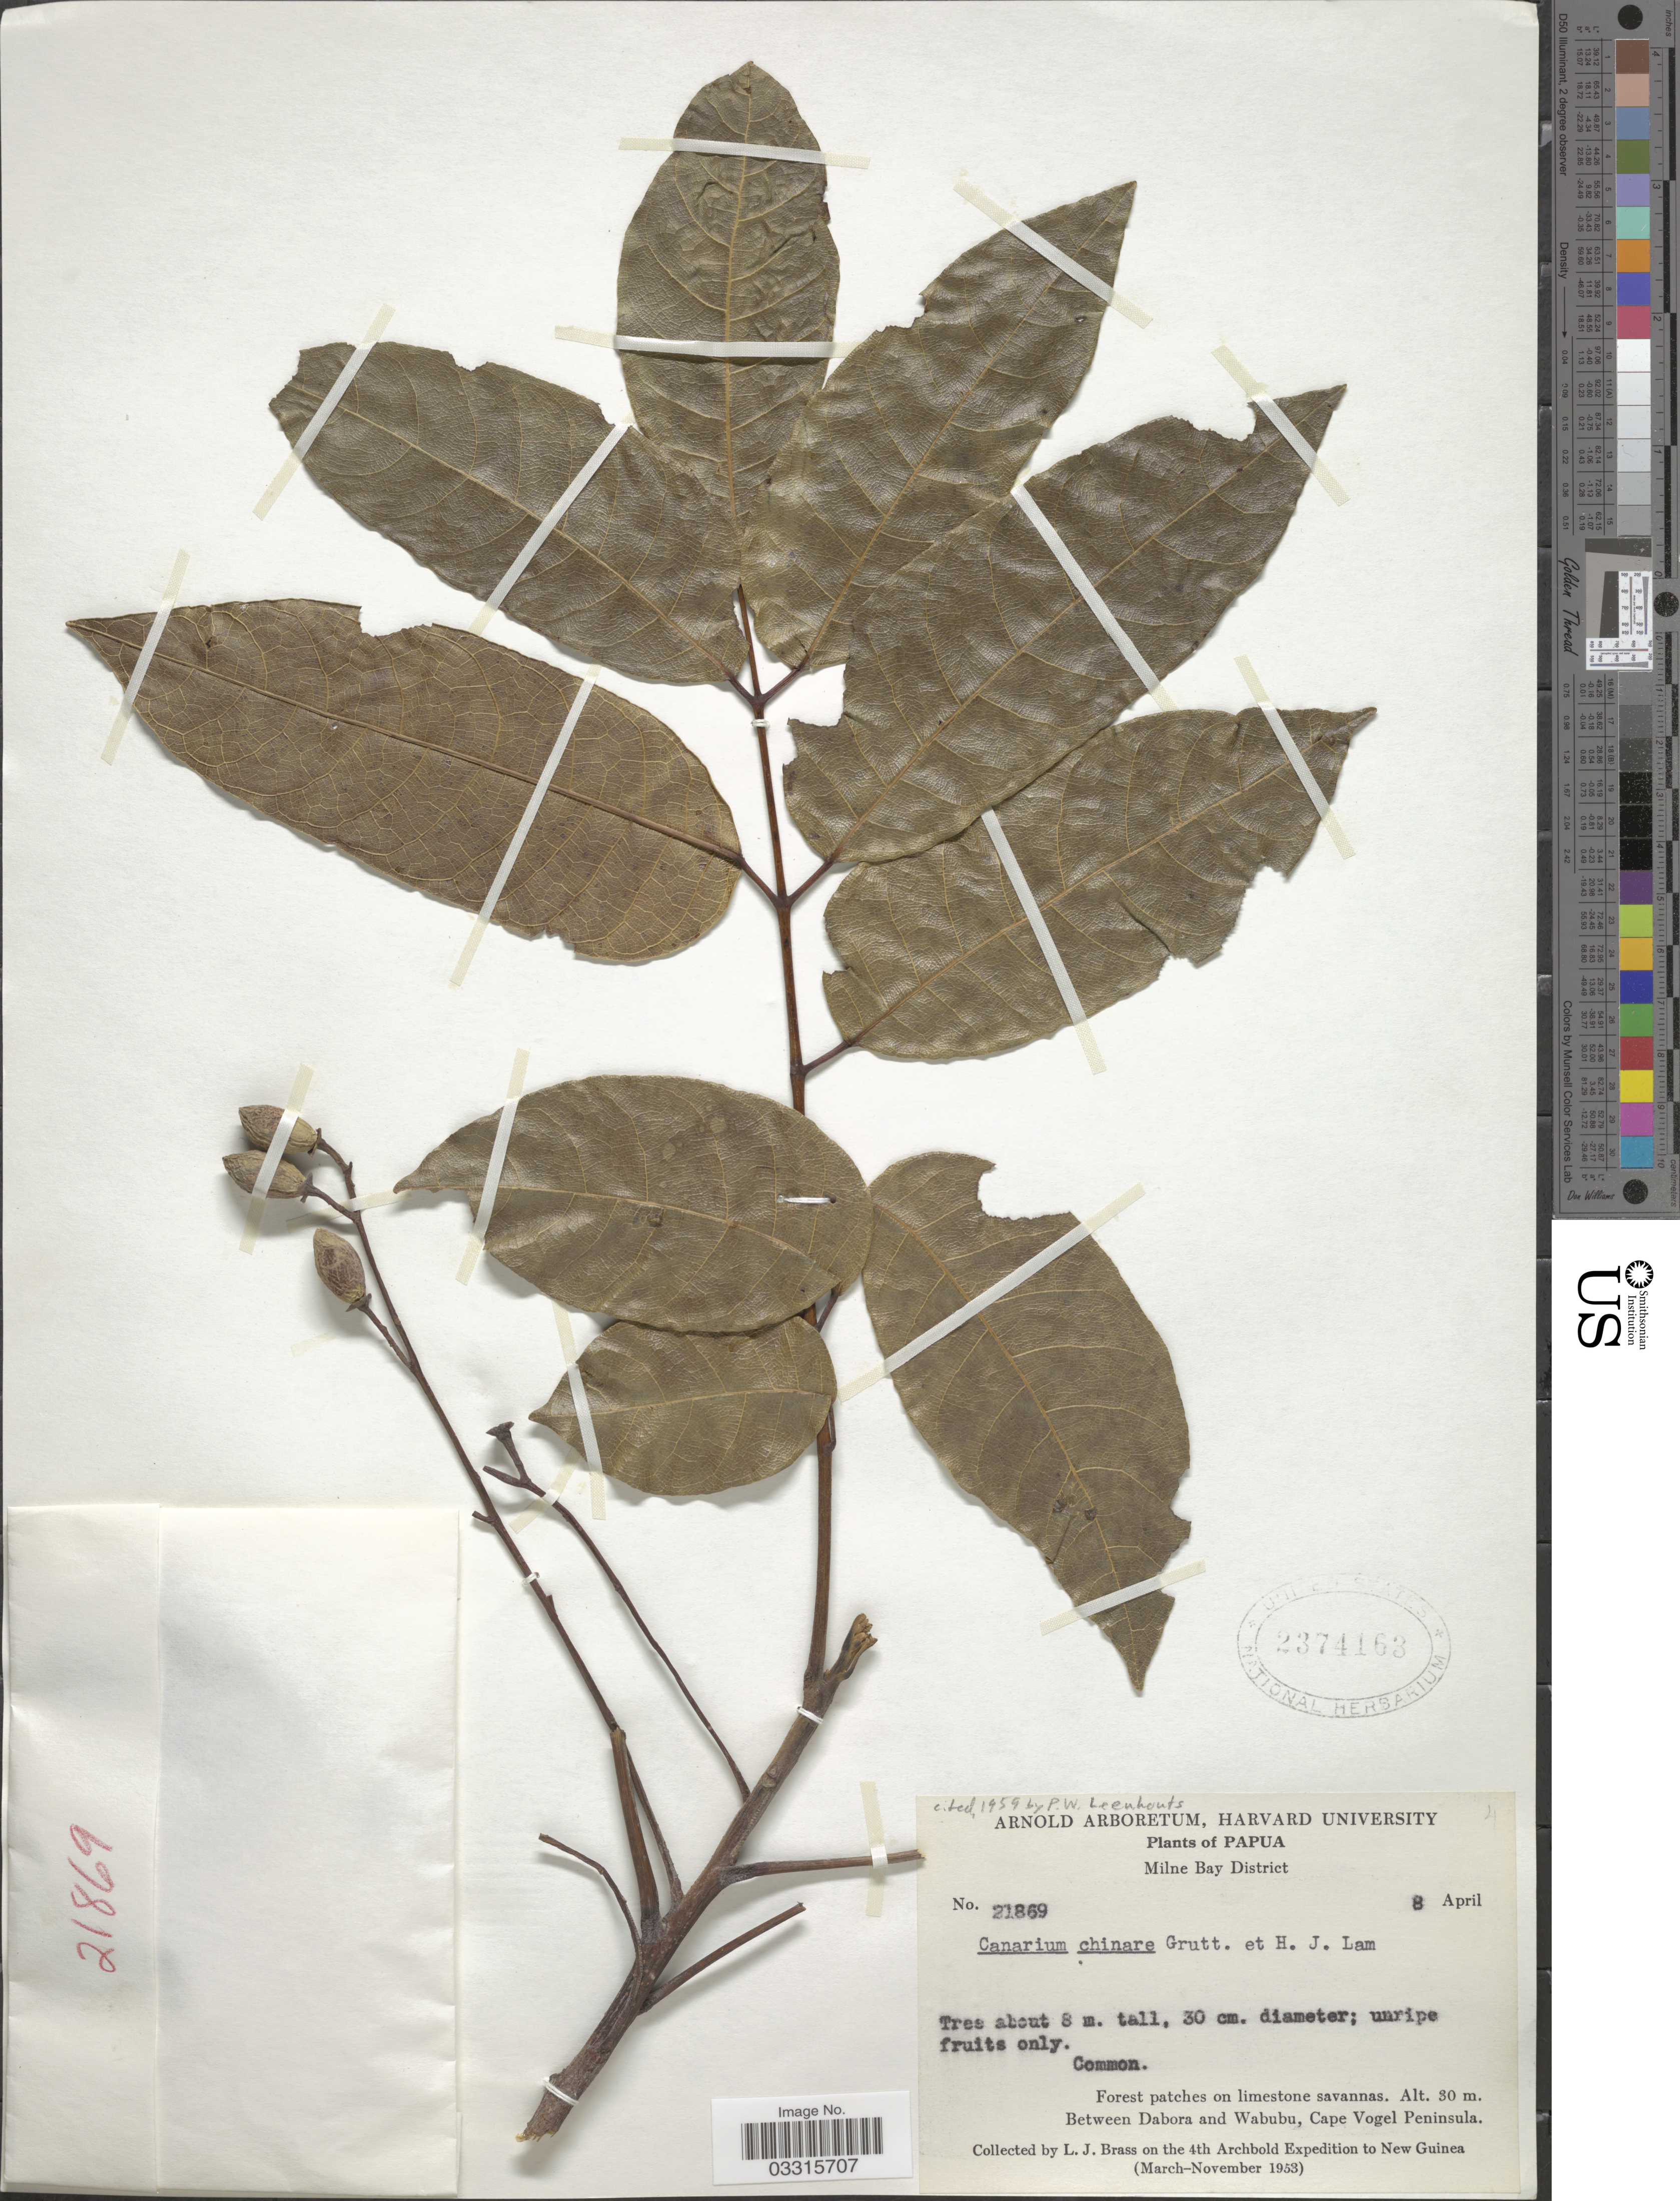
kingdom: Plantae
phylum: Tracheophyta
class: Magnoliopsida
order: Sapindales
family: Burseraceae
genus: Canarium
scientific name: Canarium chinare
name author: Grutt. & H.J. Lam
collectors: L. J. Brass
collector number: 21869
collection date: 1953-04-08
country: Papua New Guinea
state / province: Milne Bay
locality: Papua. Between Dabora and Wabubu, Cape Vogel Peninsula. New Guinea.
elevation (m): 30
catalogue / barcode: US 2374163